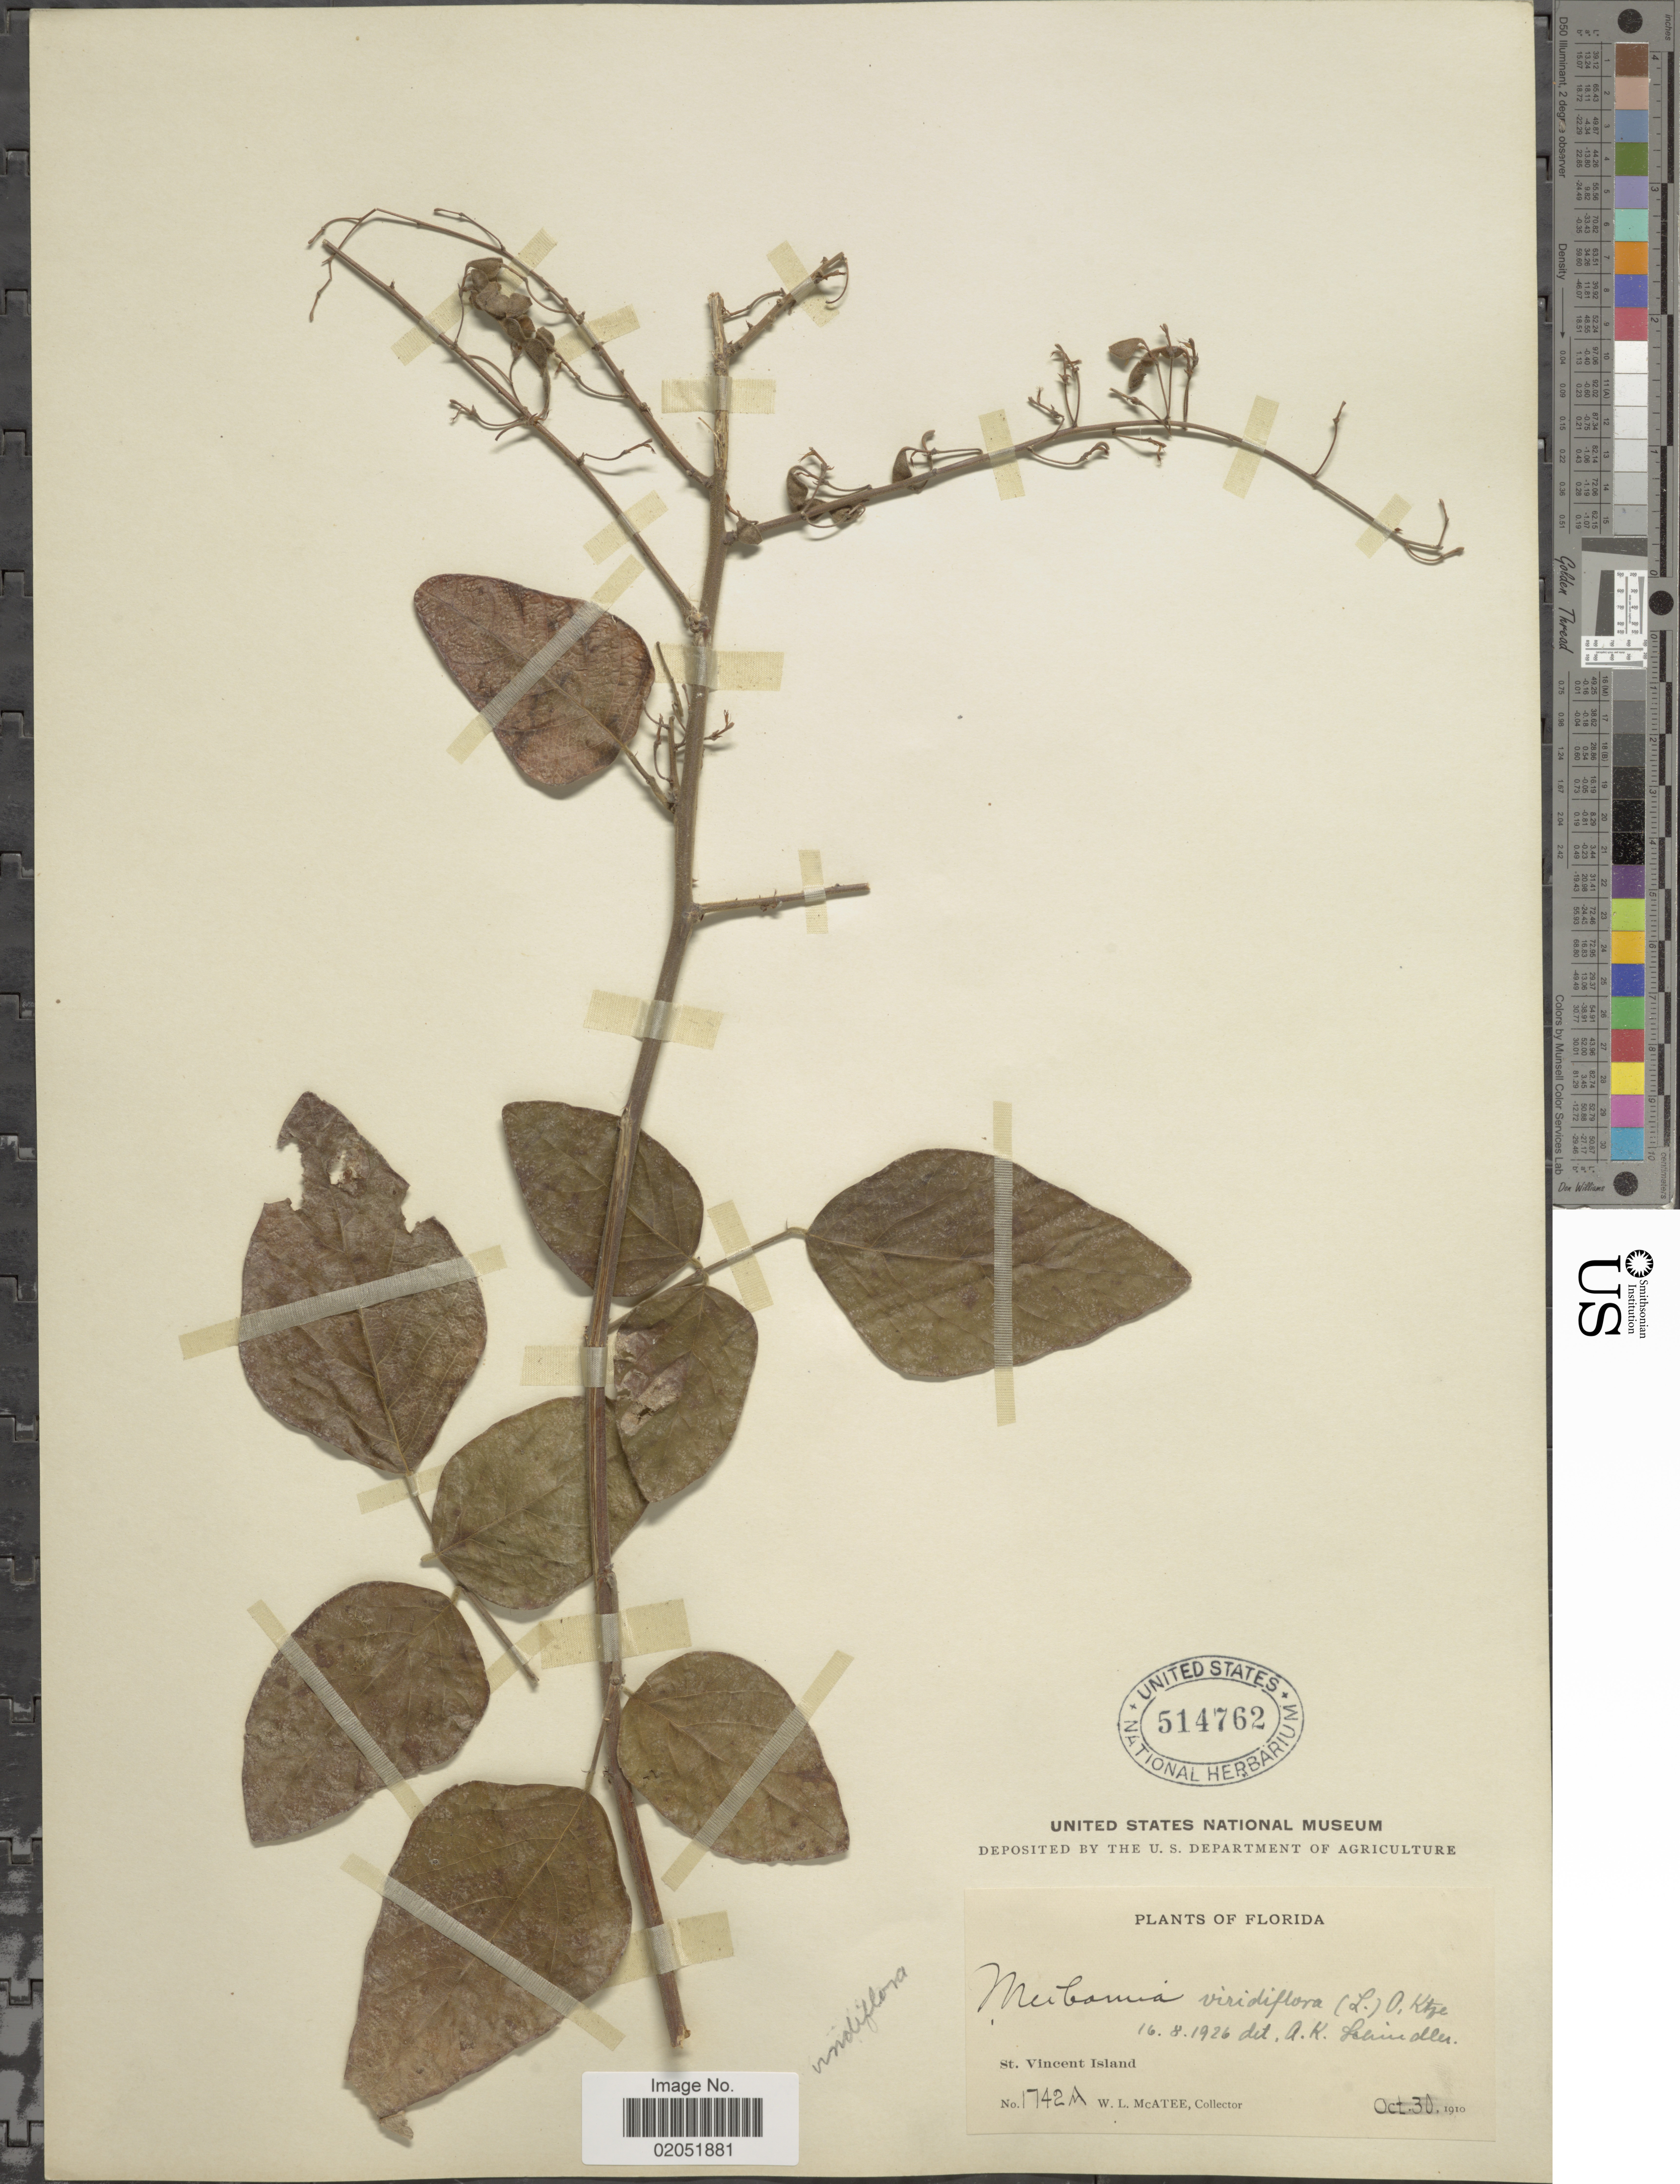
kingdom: Plantae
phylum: Tracheophyta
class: Magnoliopsida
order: Fabales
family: Fabaceae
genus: Desmodium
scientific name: Desmodium viridiflorum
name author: (L.) DC.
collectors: W. McAtee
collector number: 1742A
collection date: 1910-10-30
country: United States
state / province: Florida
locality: Florida, St. Vincent Island.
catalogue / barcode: US 514762